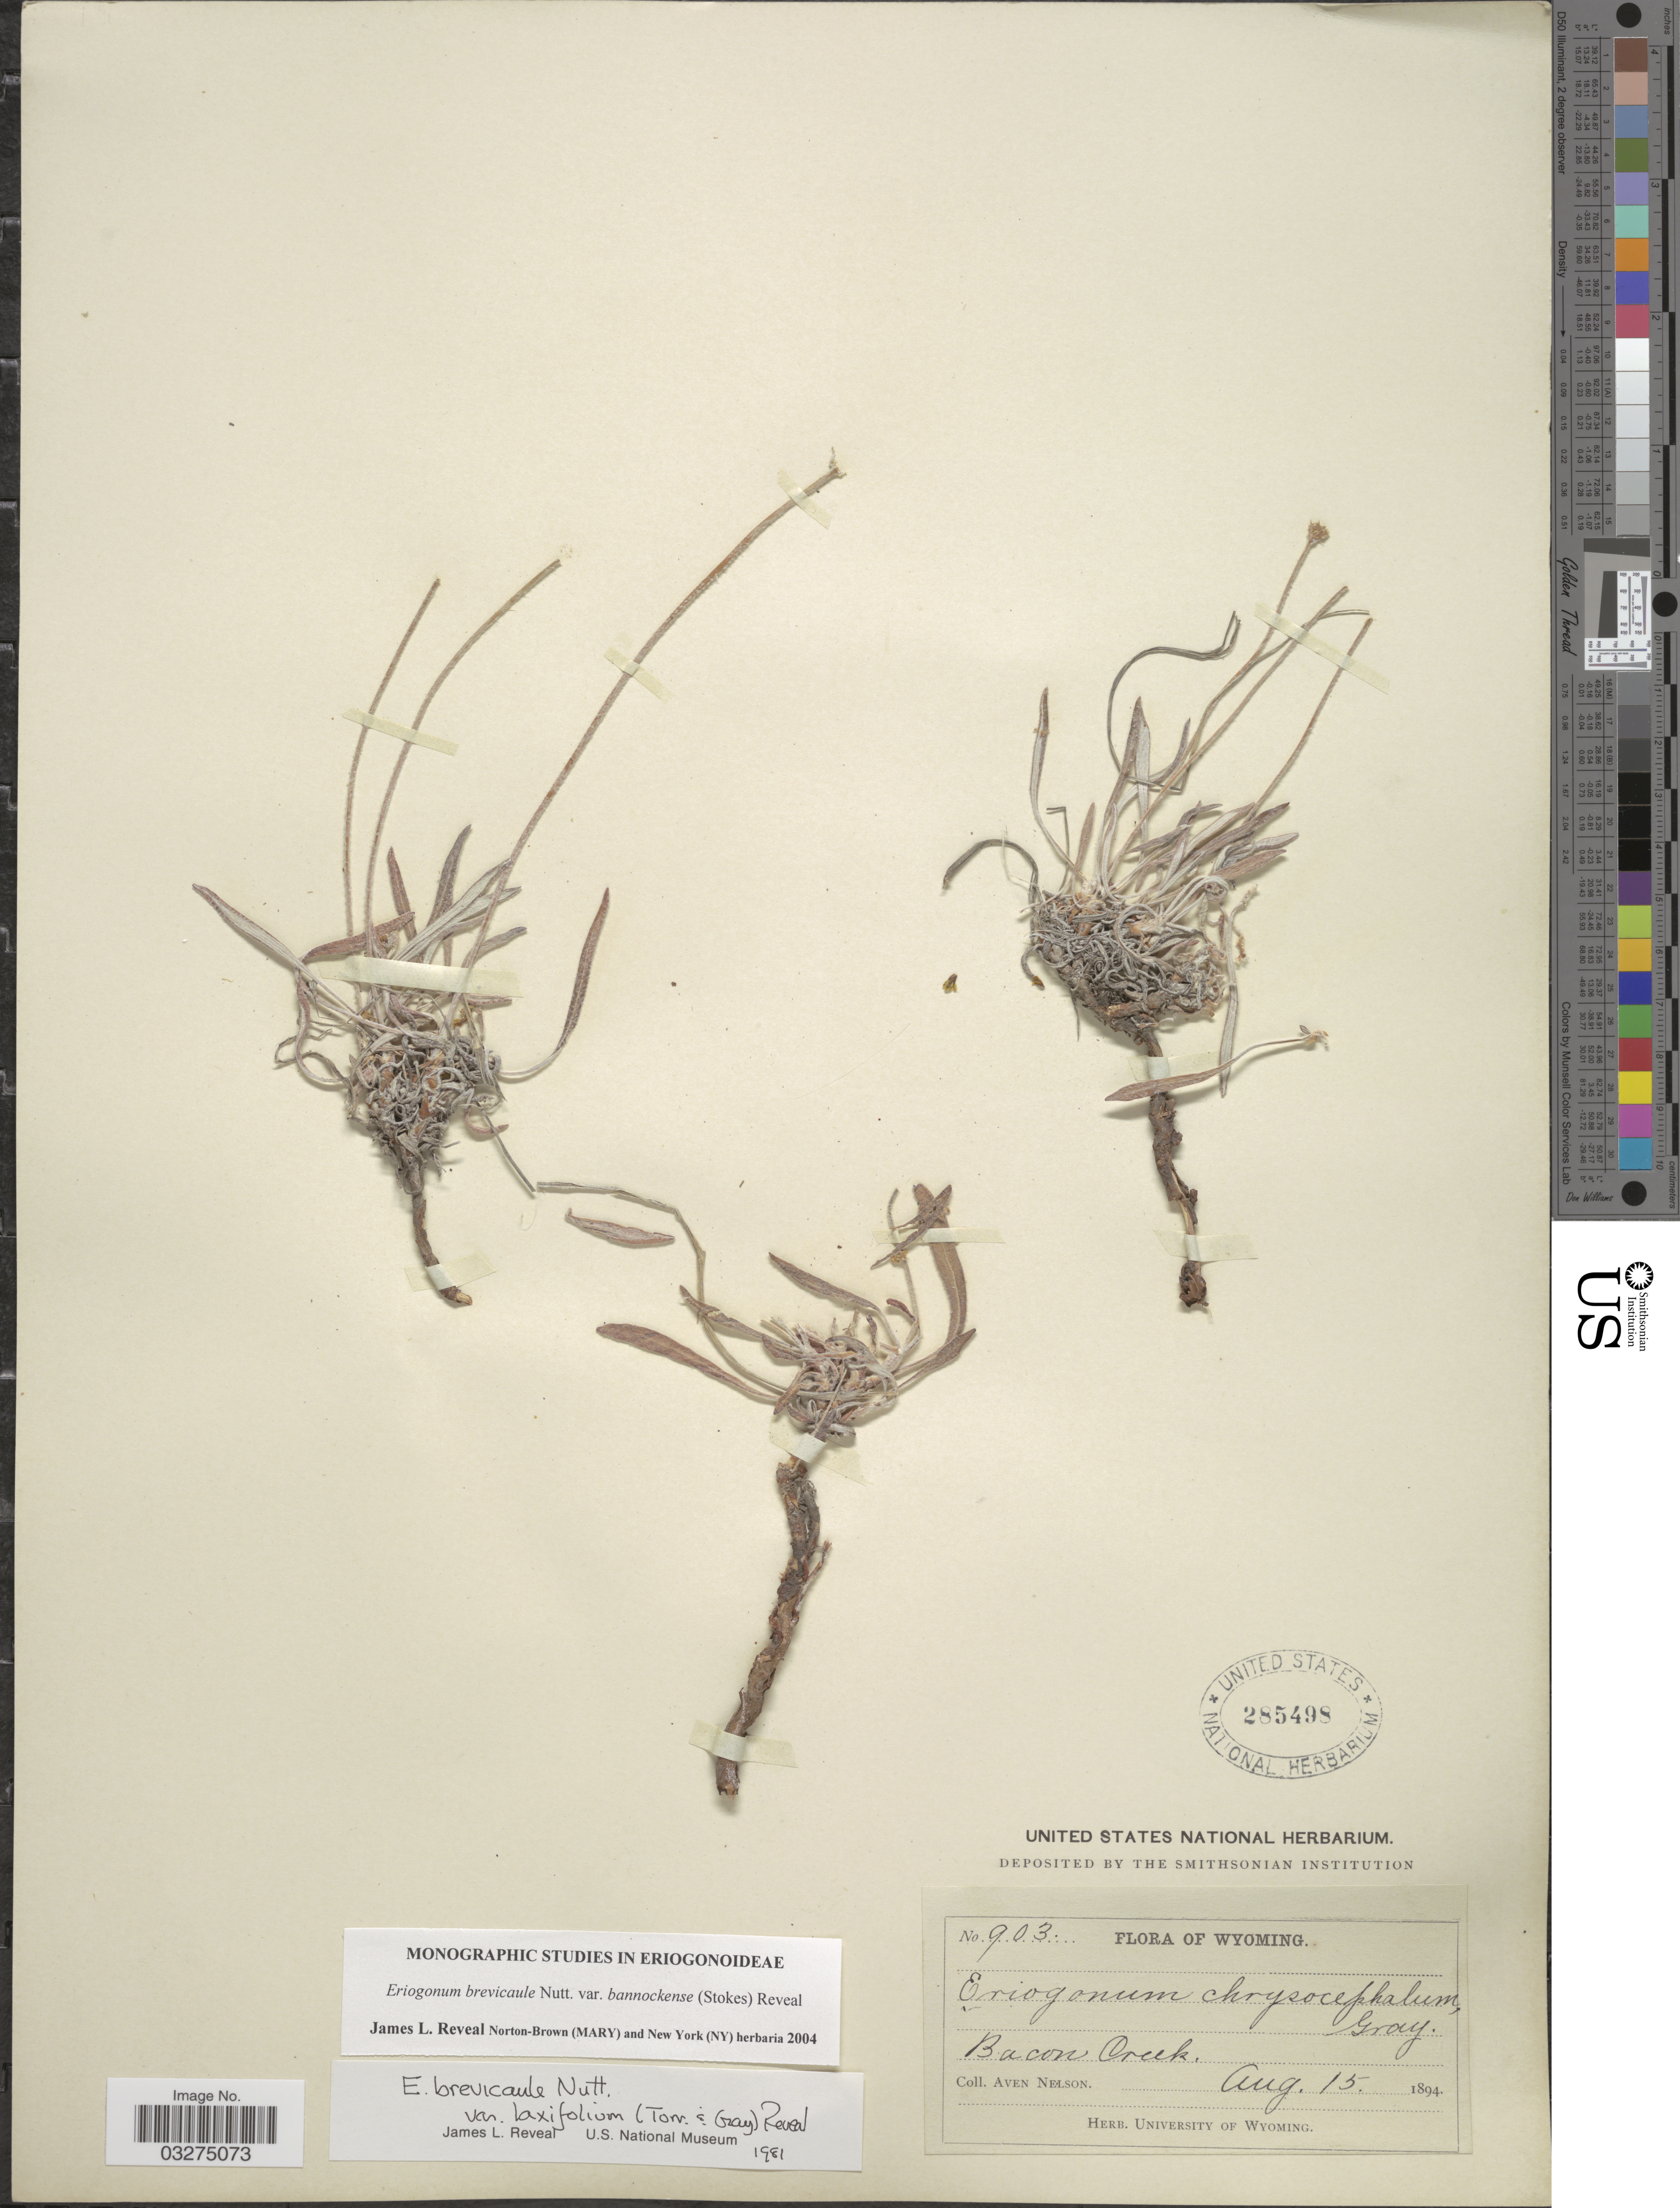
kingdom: Plantae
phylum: Tracheophyta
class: Magnoliopsida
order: Caryophyllales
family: Polygonaceae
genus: Eriogonum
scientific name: Eriogonum brevicaule var. laxifolium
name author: (Torr. & A. Gray) Reveal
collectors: A. Nelson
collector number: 903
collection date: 1894-08-15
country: United States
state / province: Wyoming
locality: Bacon Creek.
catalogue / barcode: US 285498